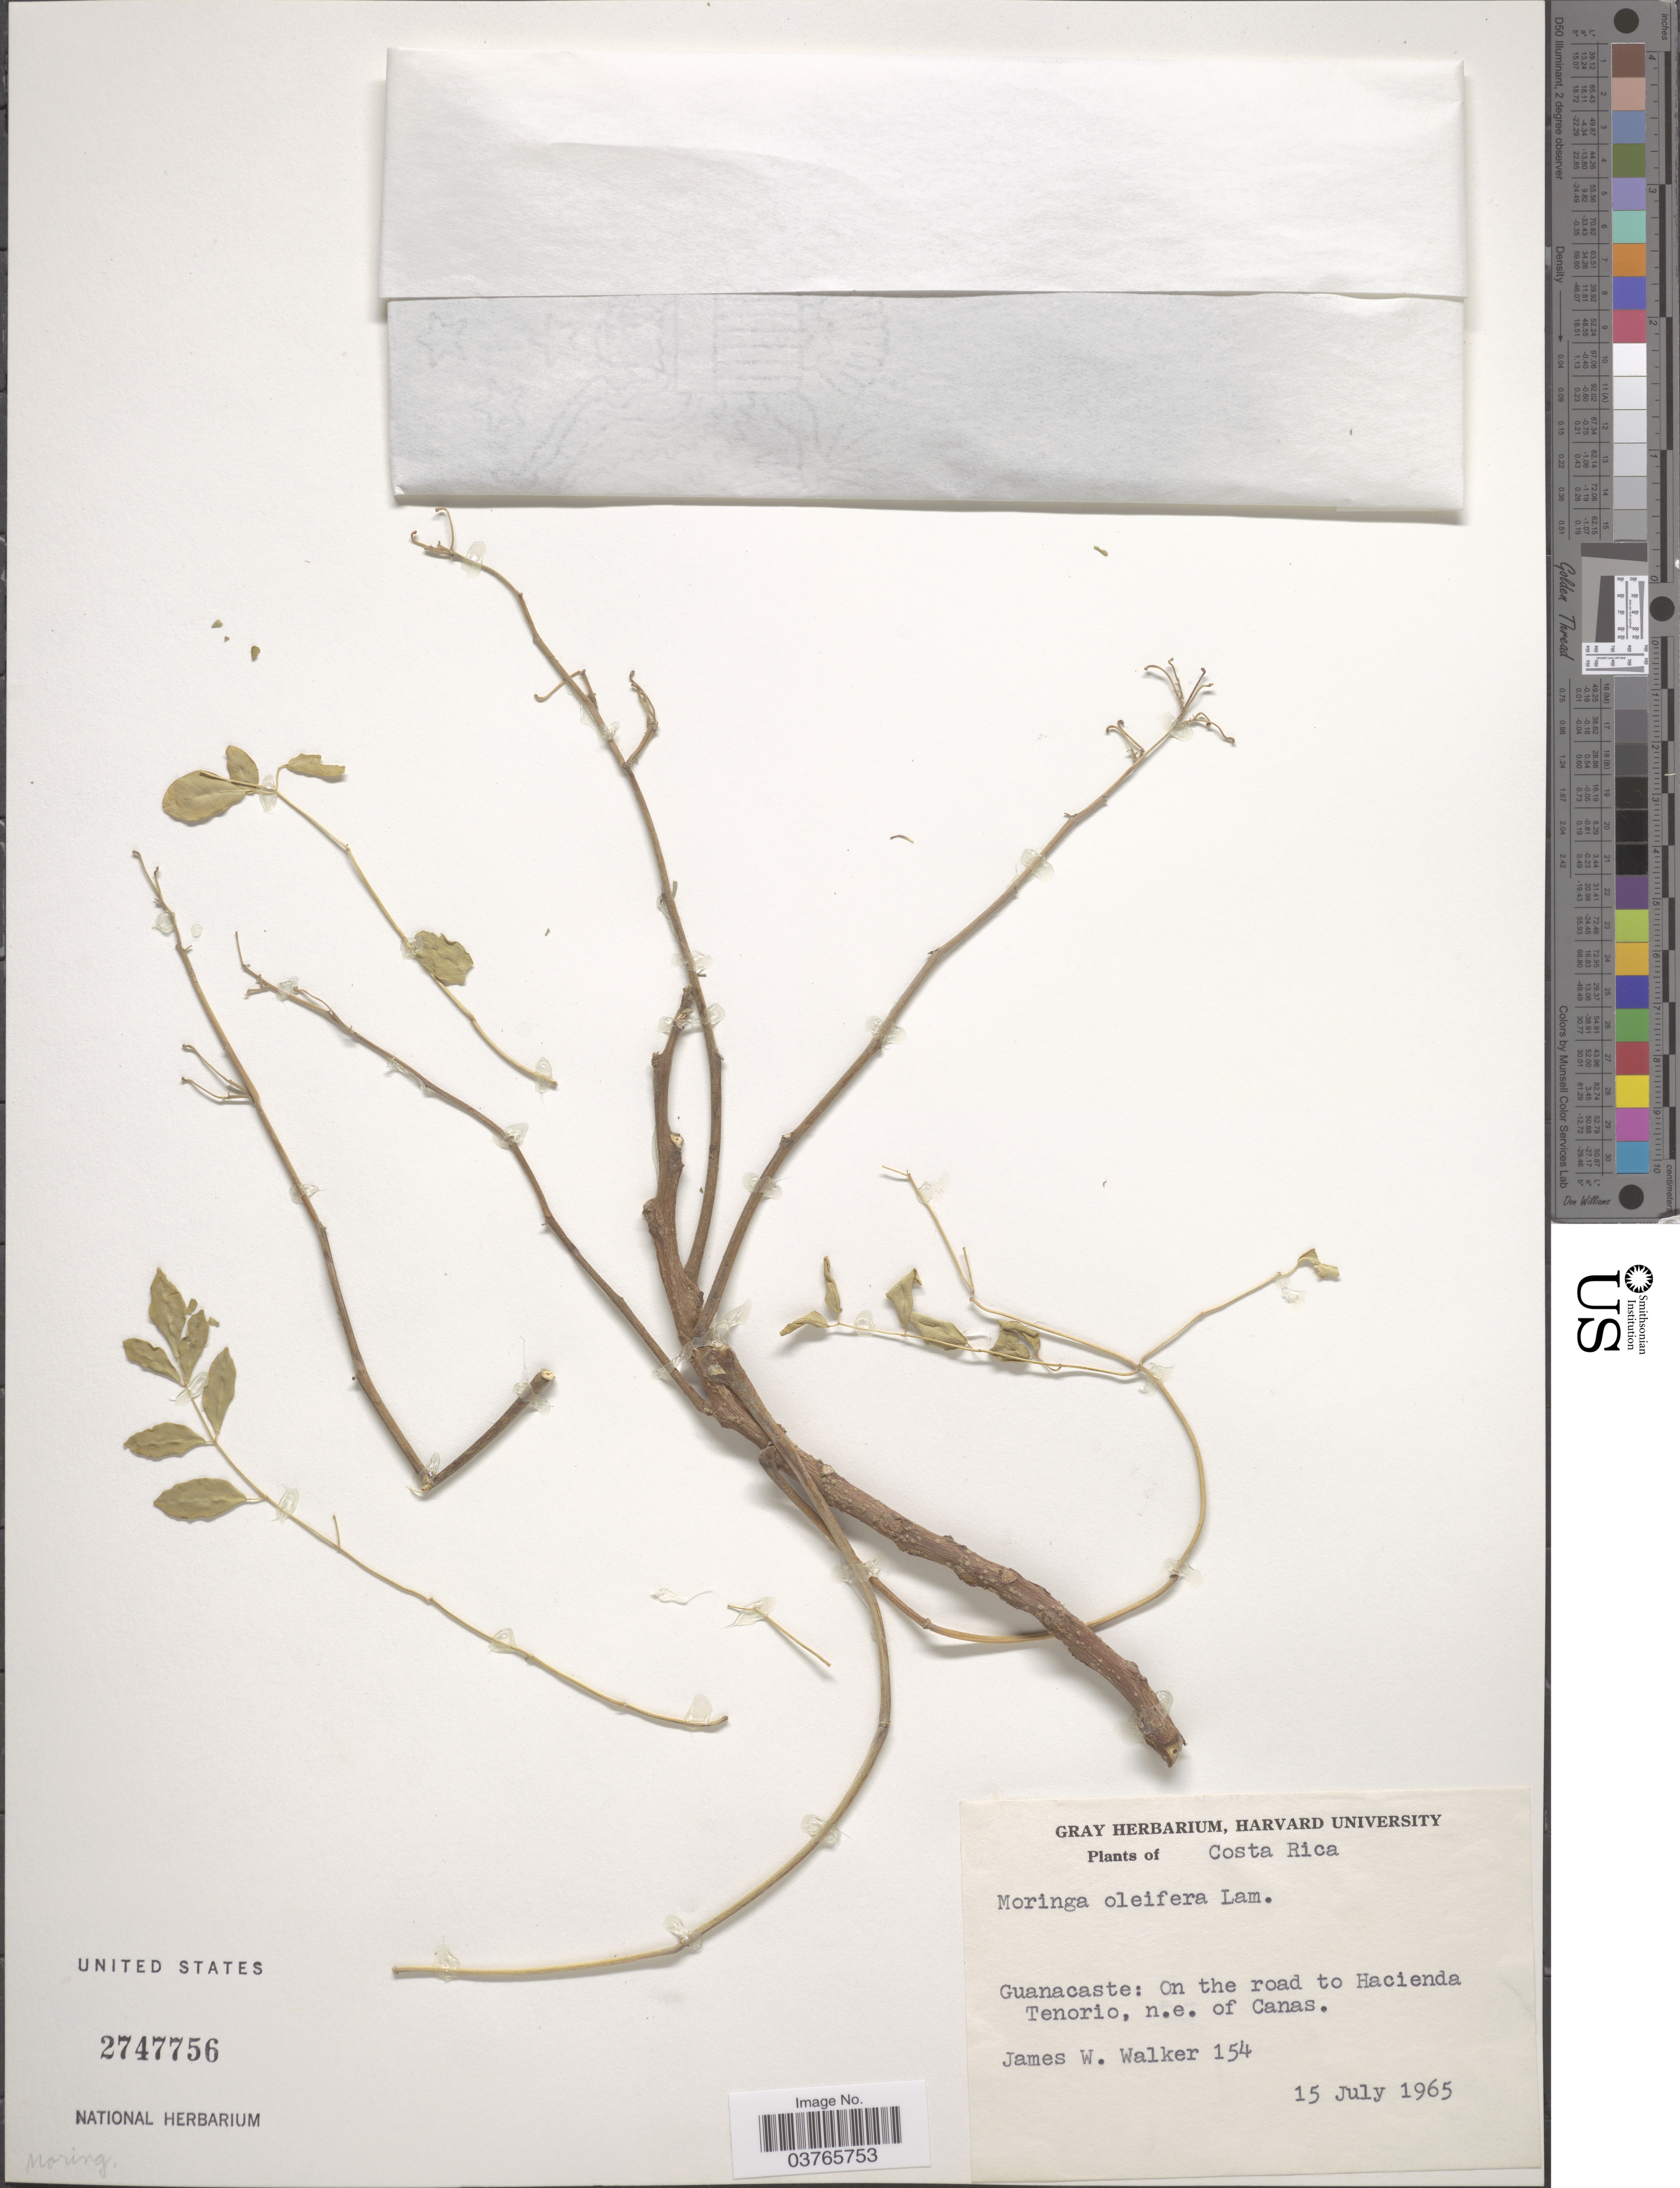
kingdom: Plantae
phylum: Tracheophyta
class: Magnoliopsida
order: Brassicales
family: Moringaceae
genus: Moringa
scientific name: Moringa oleifera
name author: Lam.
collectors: J. W. Walker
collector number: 154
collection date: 1965-07-15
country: Costa Rica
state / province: Guanacaste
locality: On the road to Hacienda Tenorio, n.e. of Canas.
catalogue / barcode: US 2747756